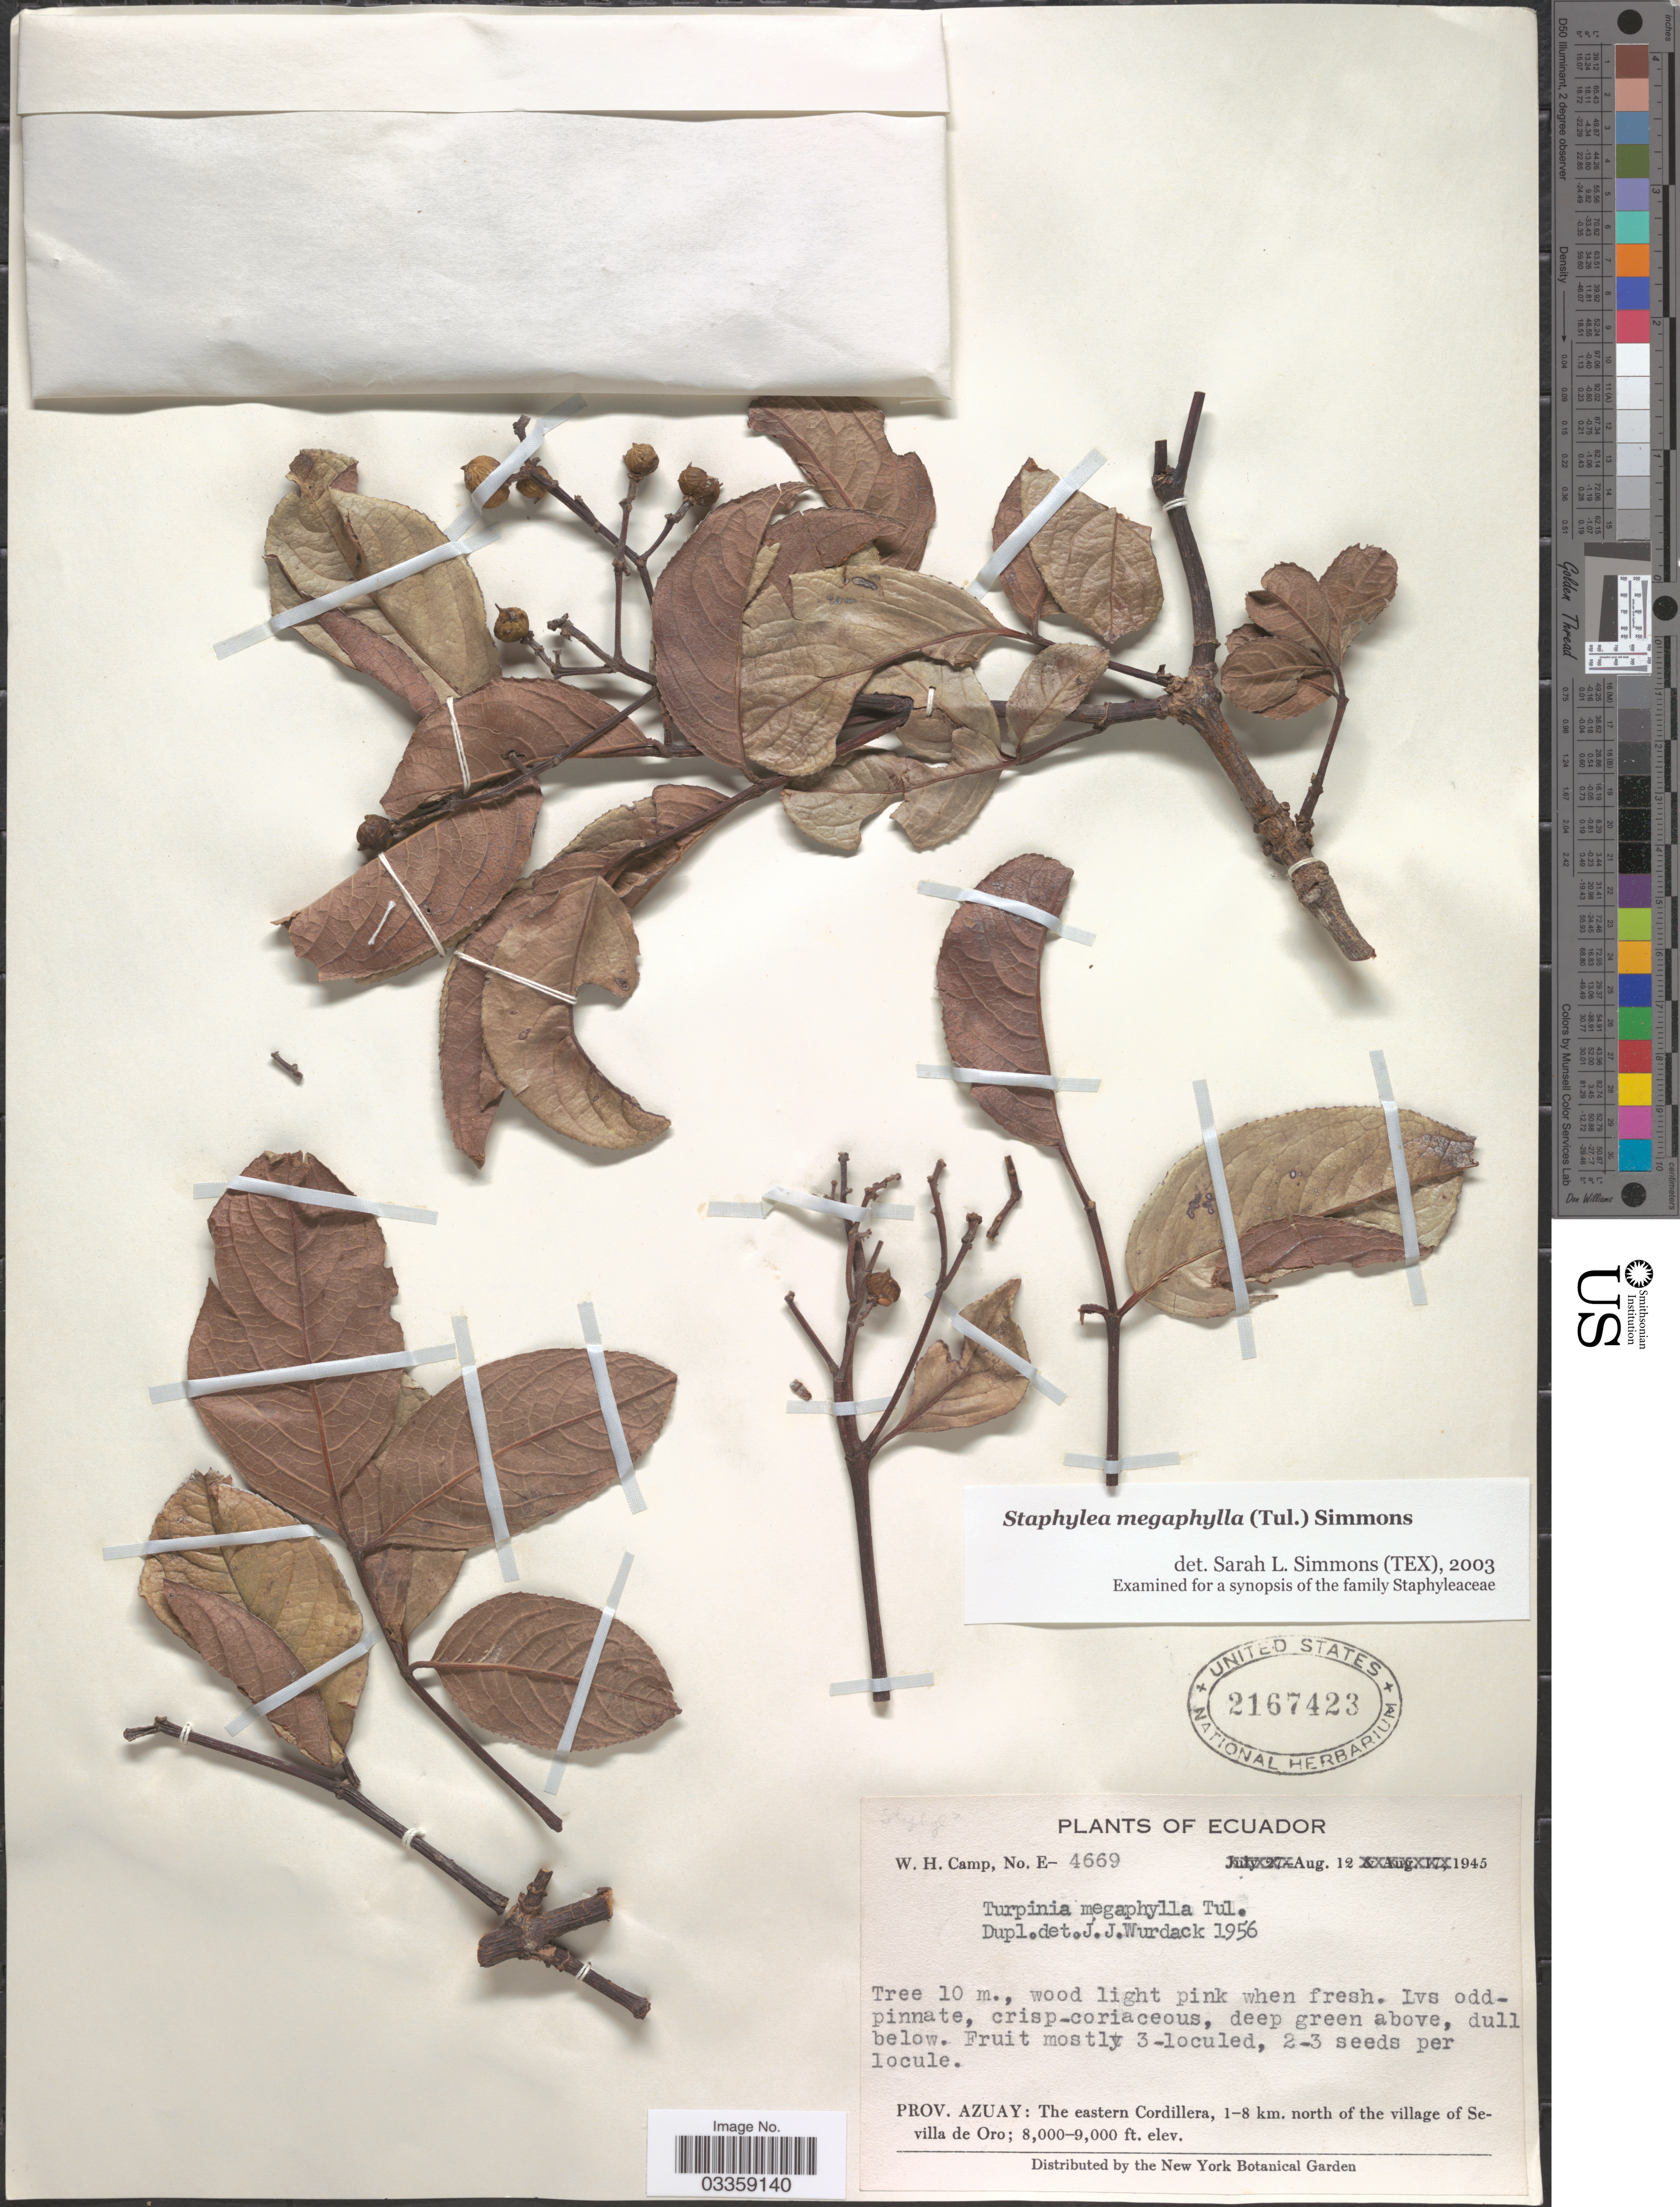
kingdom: Plantae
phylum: Tracheophyta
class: Magnoliopsida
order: Crossosomatales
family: Staphyleaceae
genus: Turpinia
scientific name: Turpinia megaphylla Tul. ined 3/15/2016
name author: Tul.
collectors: W. H. Camp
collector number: E-4669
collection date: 1945-08-12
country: Ecuador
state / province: Azuay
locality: The eastern Cordillera, 1-8 km. north of the village of Sevilla de Oro.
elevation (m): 2438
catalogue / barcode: US 2167423